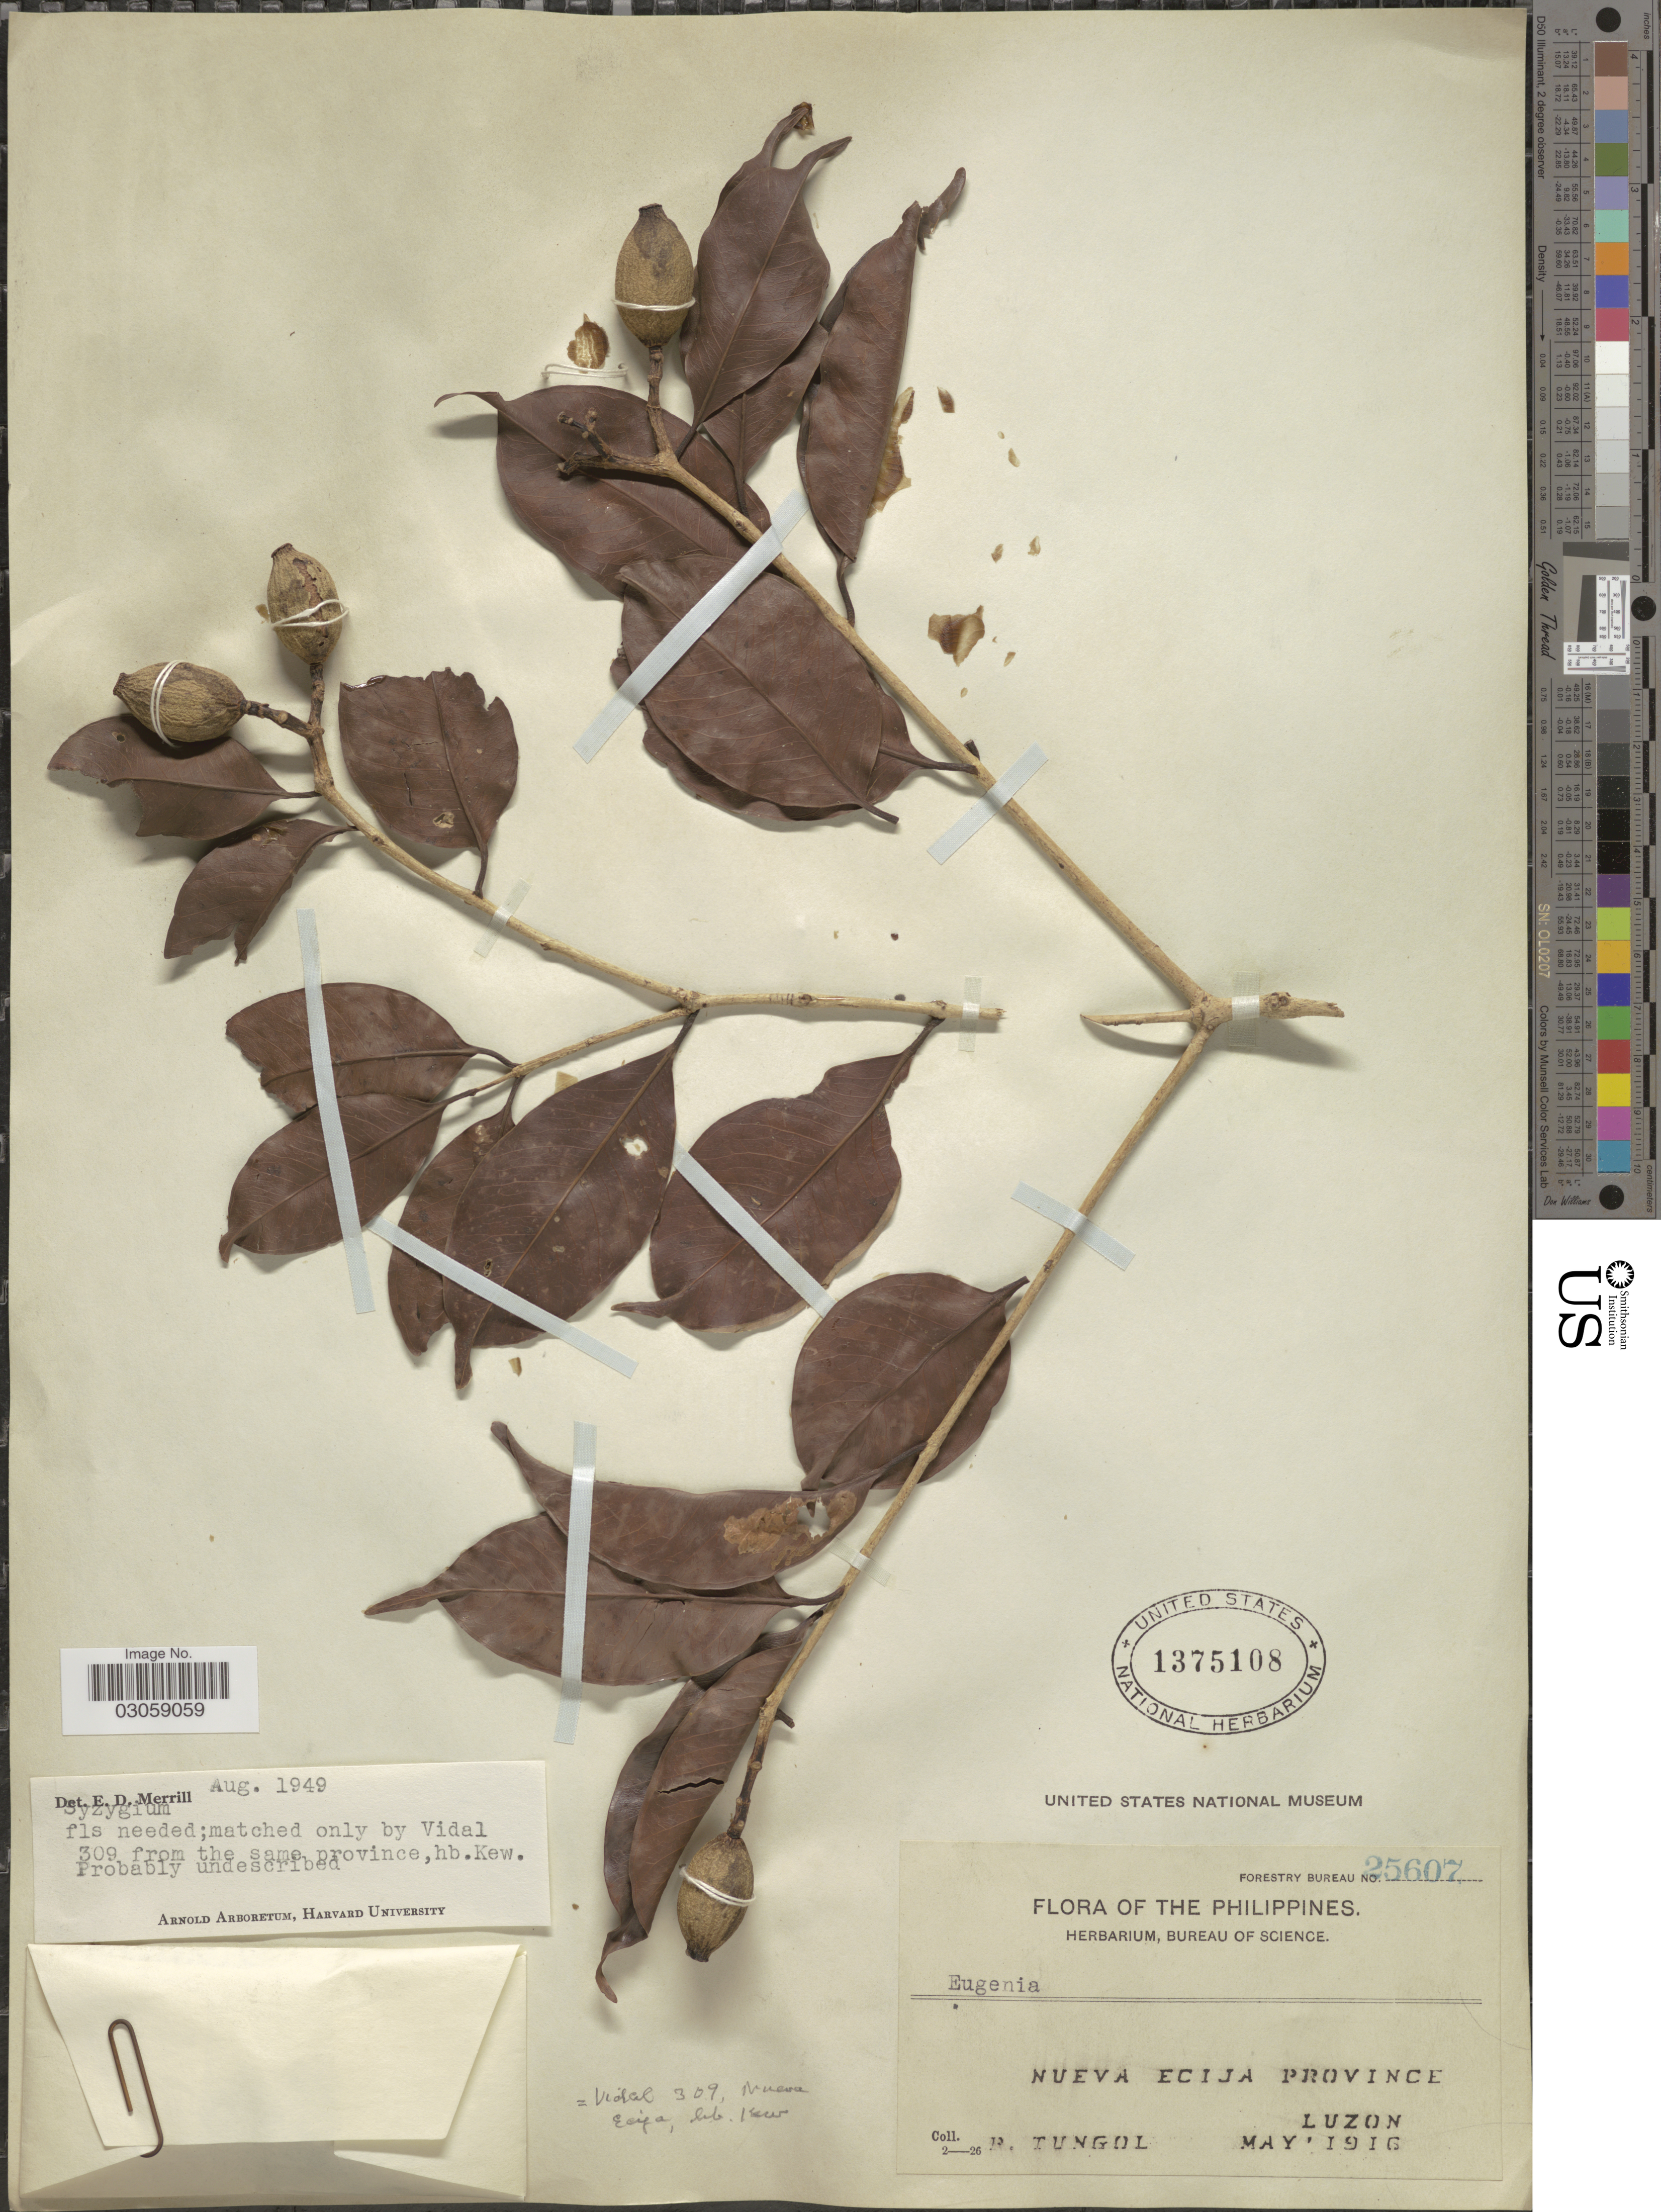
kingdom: Plantae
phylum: Tracheophyta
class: Magnoliopsida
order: Myrtales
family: Myrtaceae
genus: Syzygium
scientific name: Syzygium sp.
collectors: P. Tungol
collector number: Forestry Bureau 25607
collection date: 1916-05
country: Philippines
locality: Nueva Ecija Province, Luzon.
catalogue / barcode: US 1375108